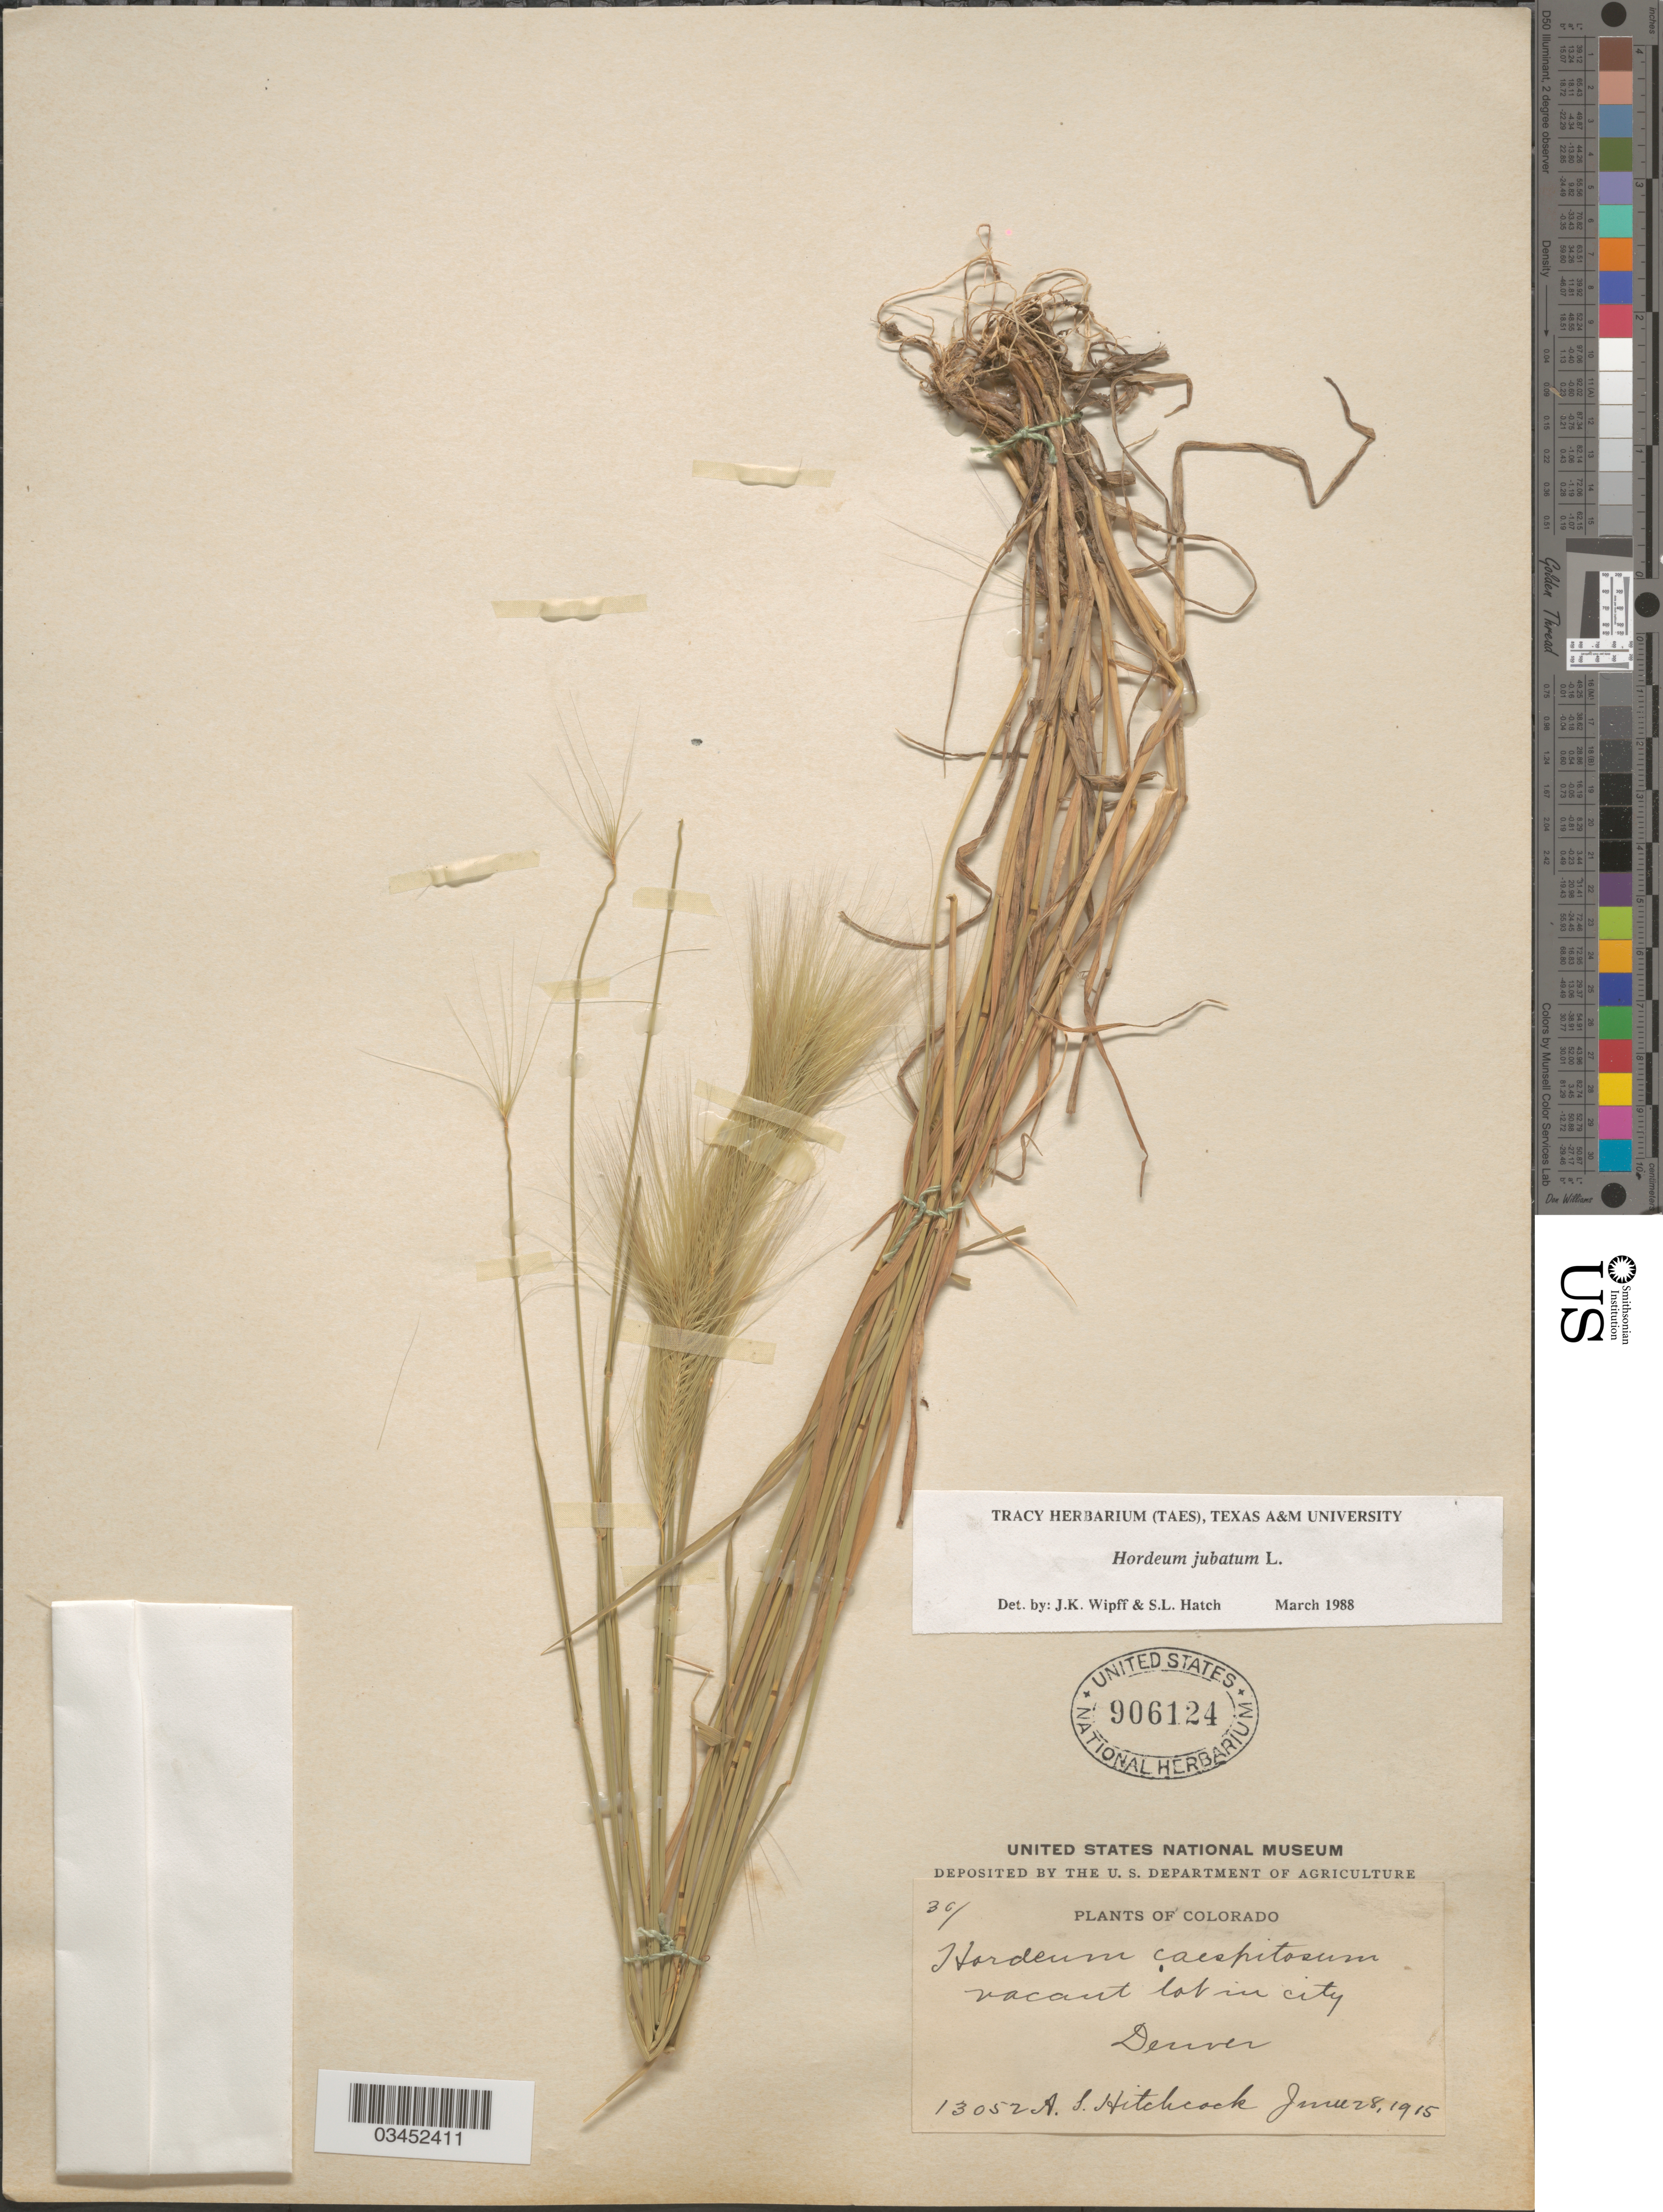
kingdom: Plantae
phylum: Tracheophyta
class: Liliopsida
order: Poales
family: Poaceae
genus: Hordeum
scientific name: Hordeum jubatum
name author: L.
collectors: A. S. Hitchcock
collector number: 13052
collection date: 1915-06-28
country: United States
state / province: Colorado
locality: Vacant lot in city, Denver.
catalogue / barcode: US 906124